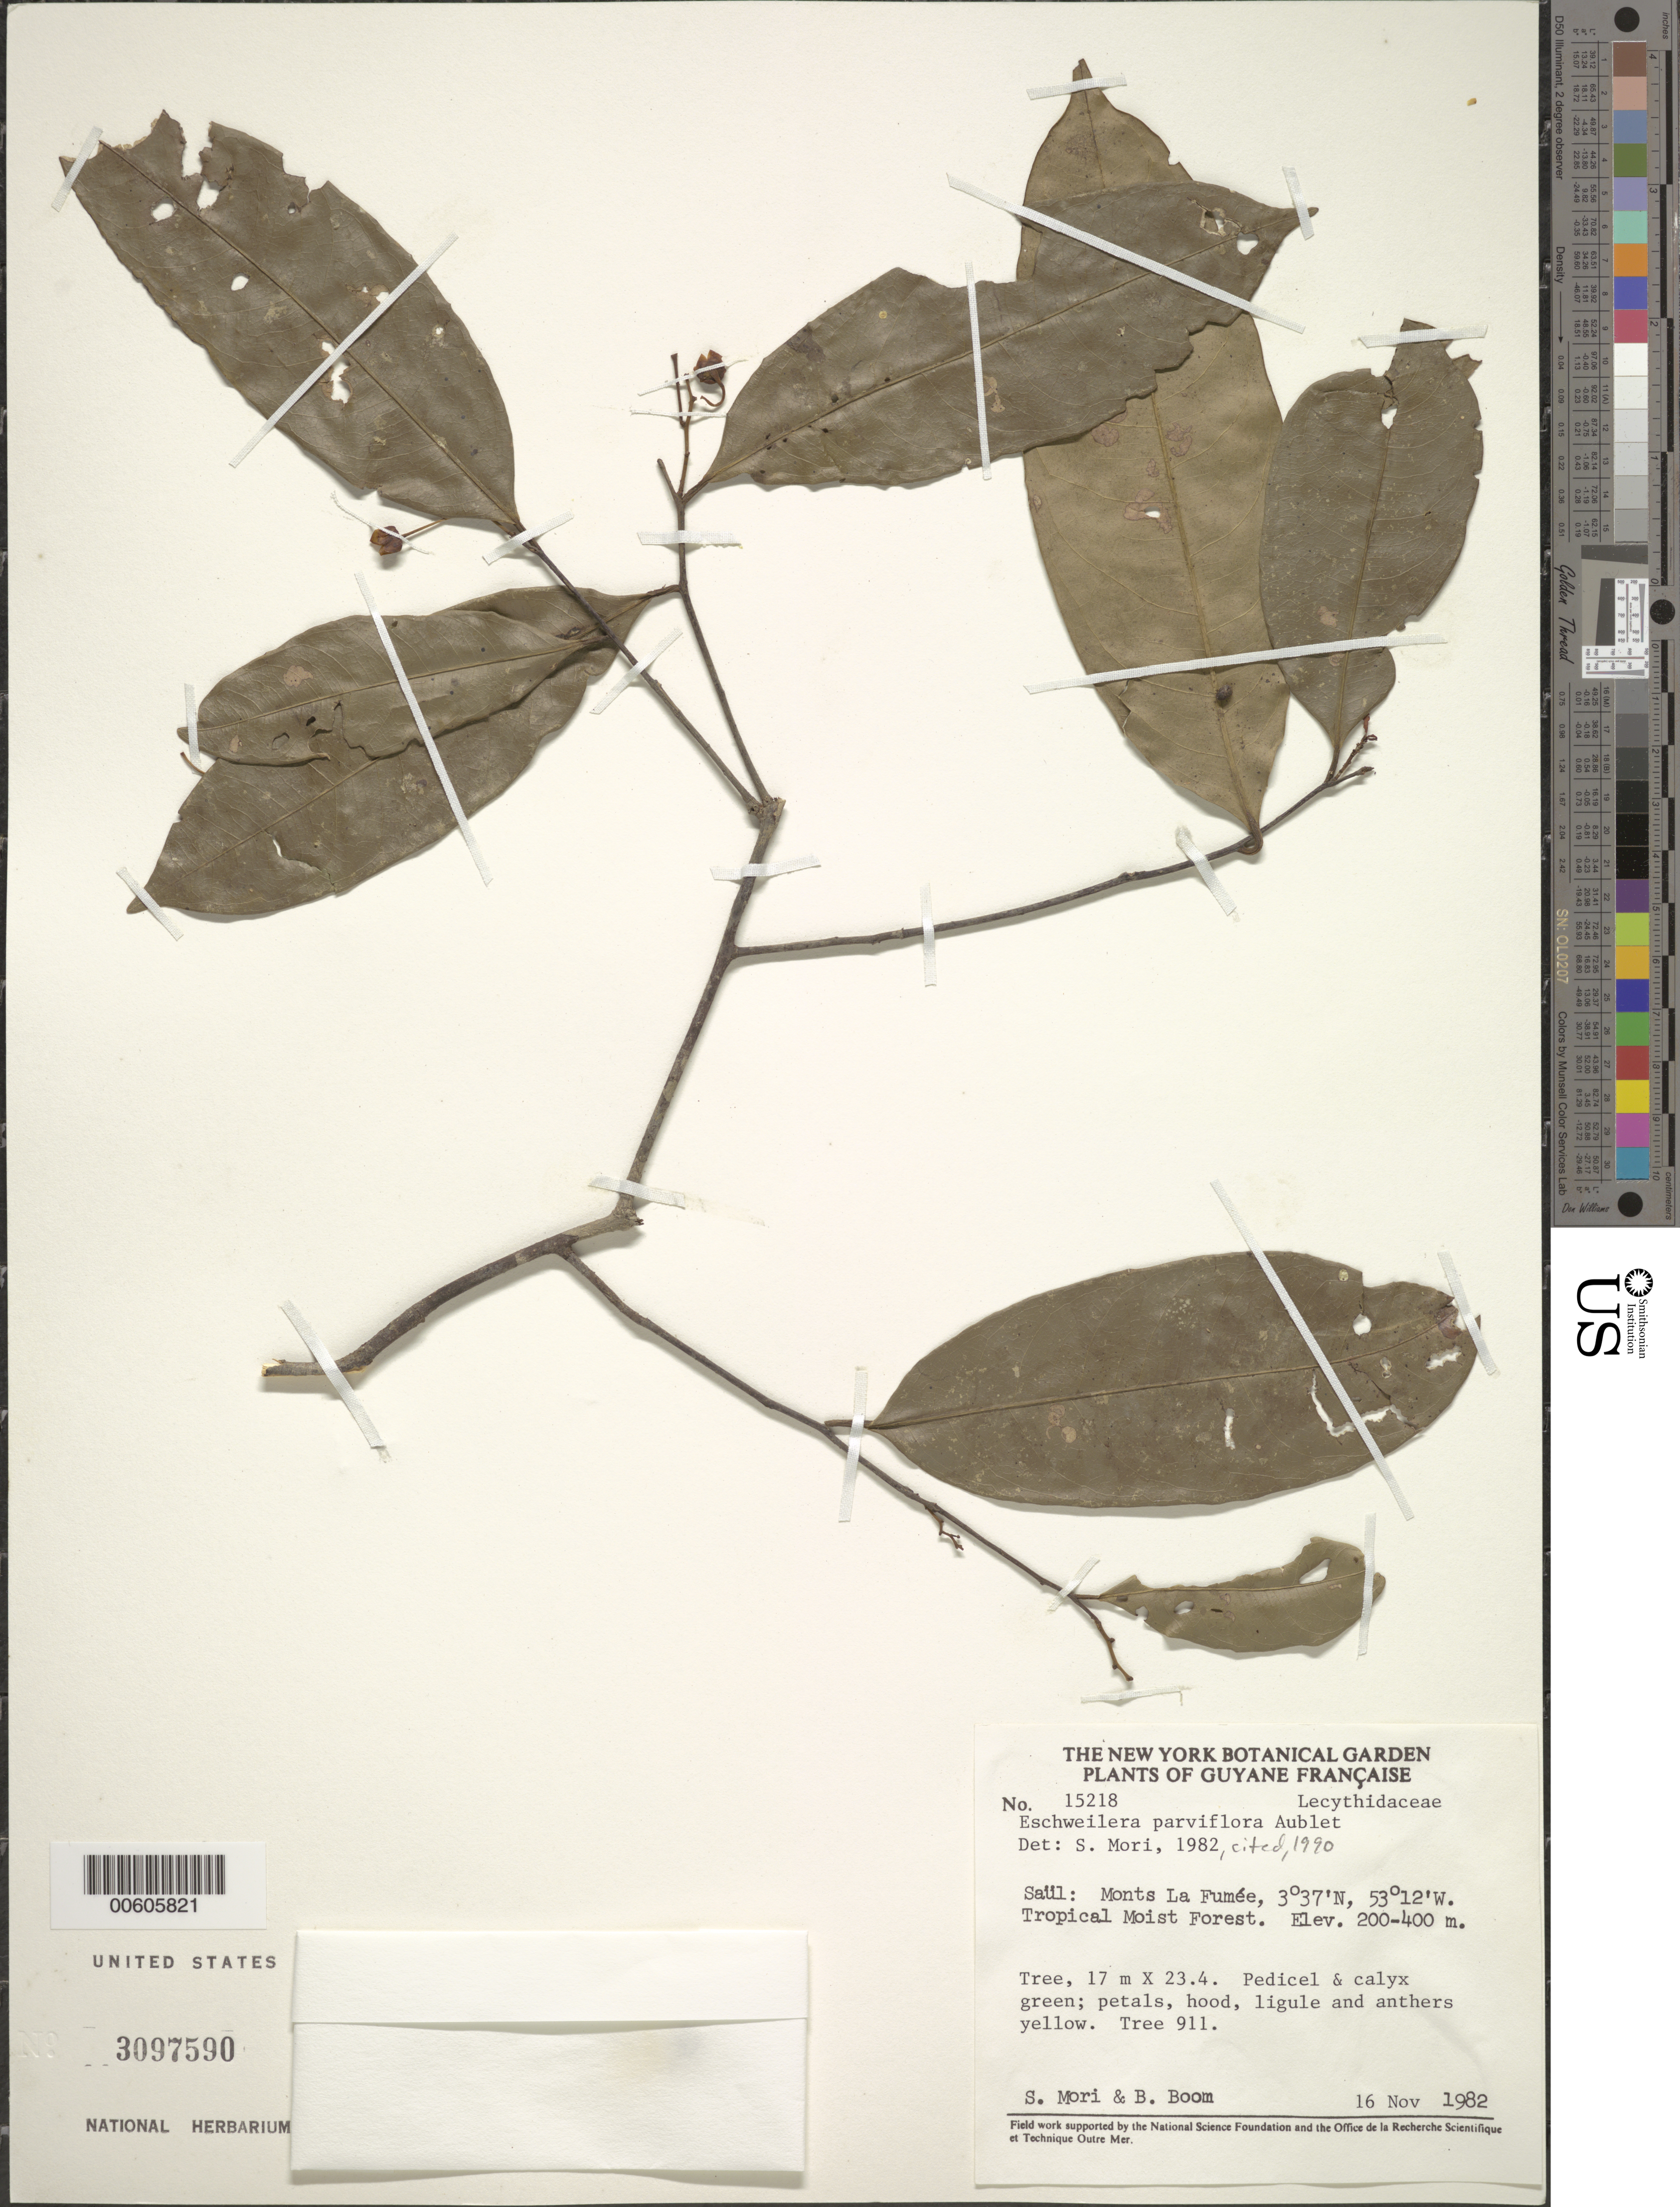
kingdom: Plantae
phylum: Tracheophyta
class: Magnoliopsida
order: Ericales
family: Lecythidaceae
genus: Eschweilera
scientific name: Eschweilera parviflora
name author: (Aubl.) Miers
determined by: Mori, Scott A.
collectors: S. Mori & B. M. Boom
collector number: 15218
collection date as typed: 16-Nov-82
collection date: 1982-11-16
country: French Guiana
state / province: Saint-Laurent-du-Maroni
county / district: Saül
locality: Saül, Monts La Fumée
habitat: Tropical moist forest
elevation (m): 200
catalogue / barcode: US 3097590